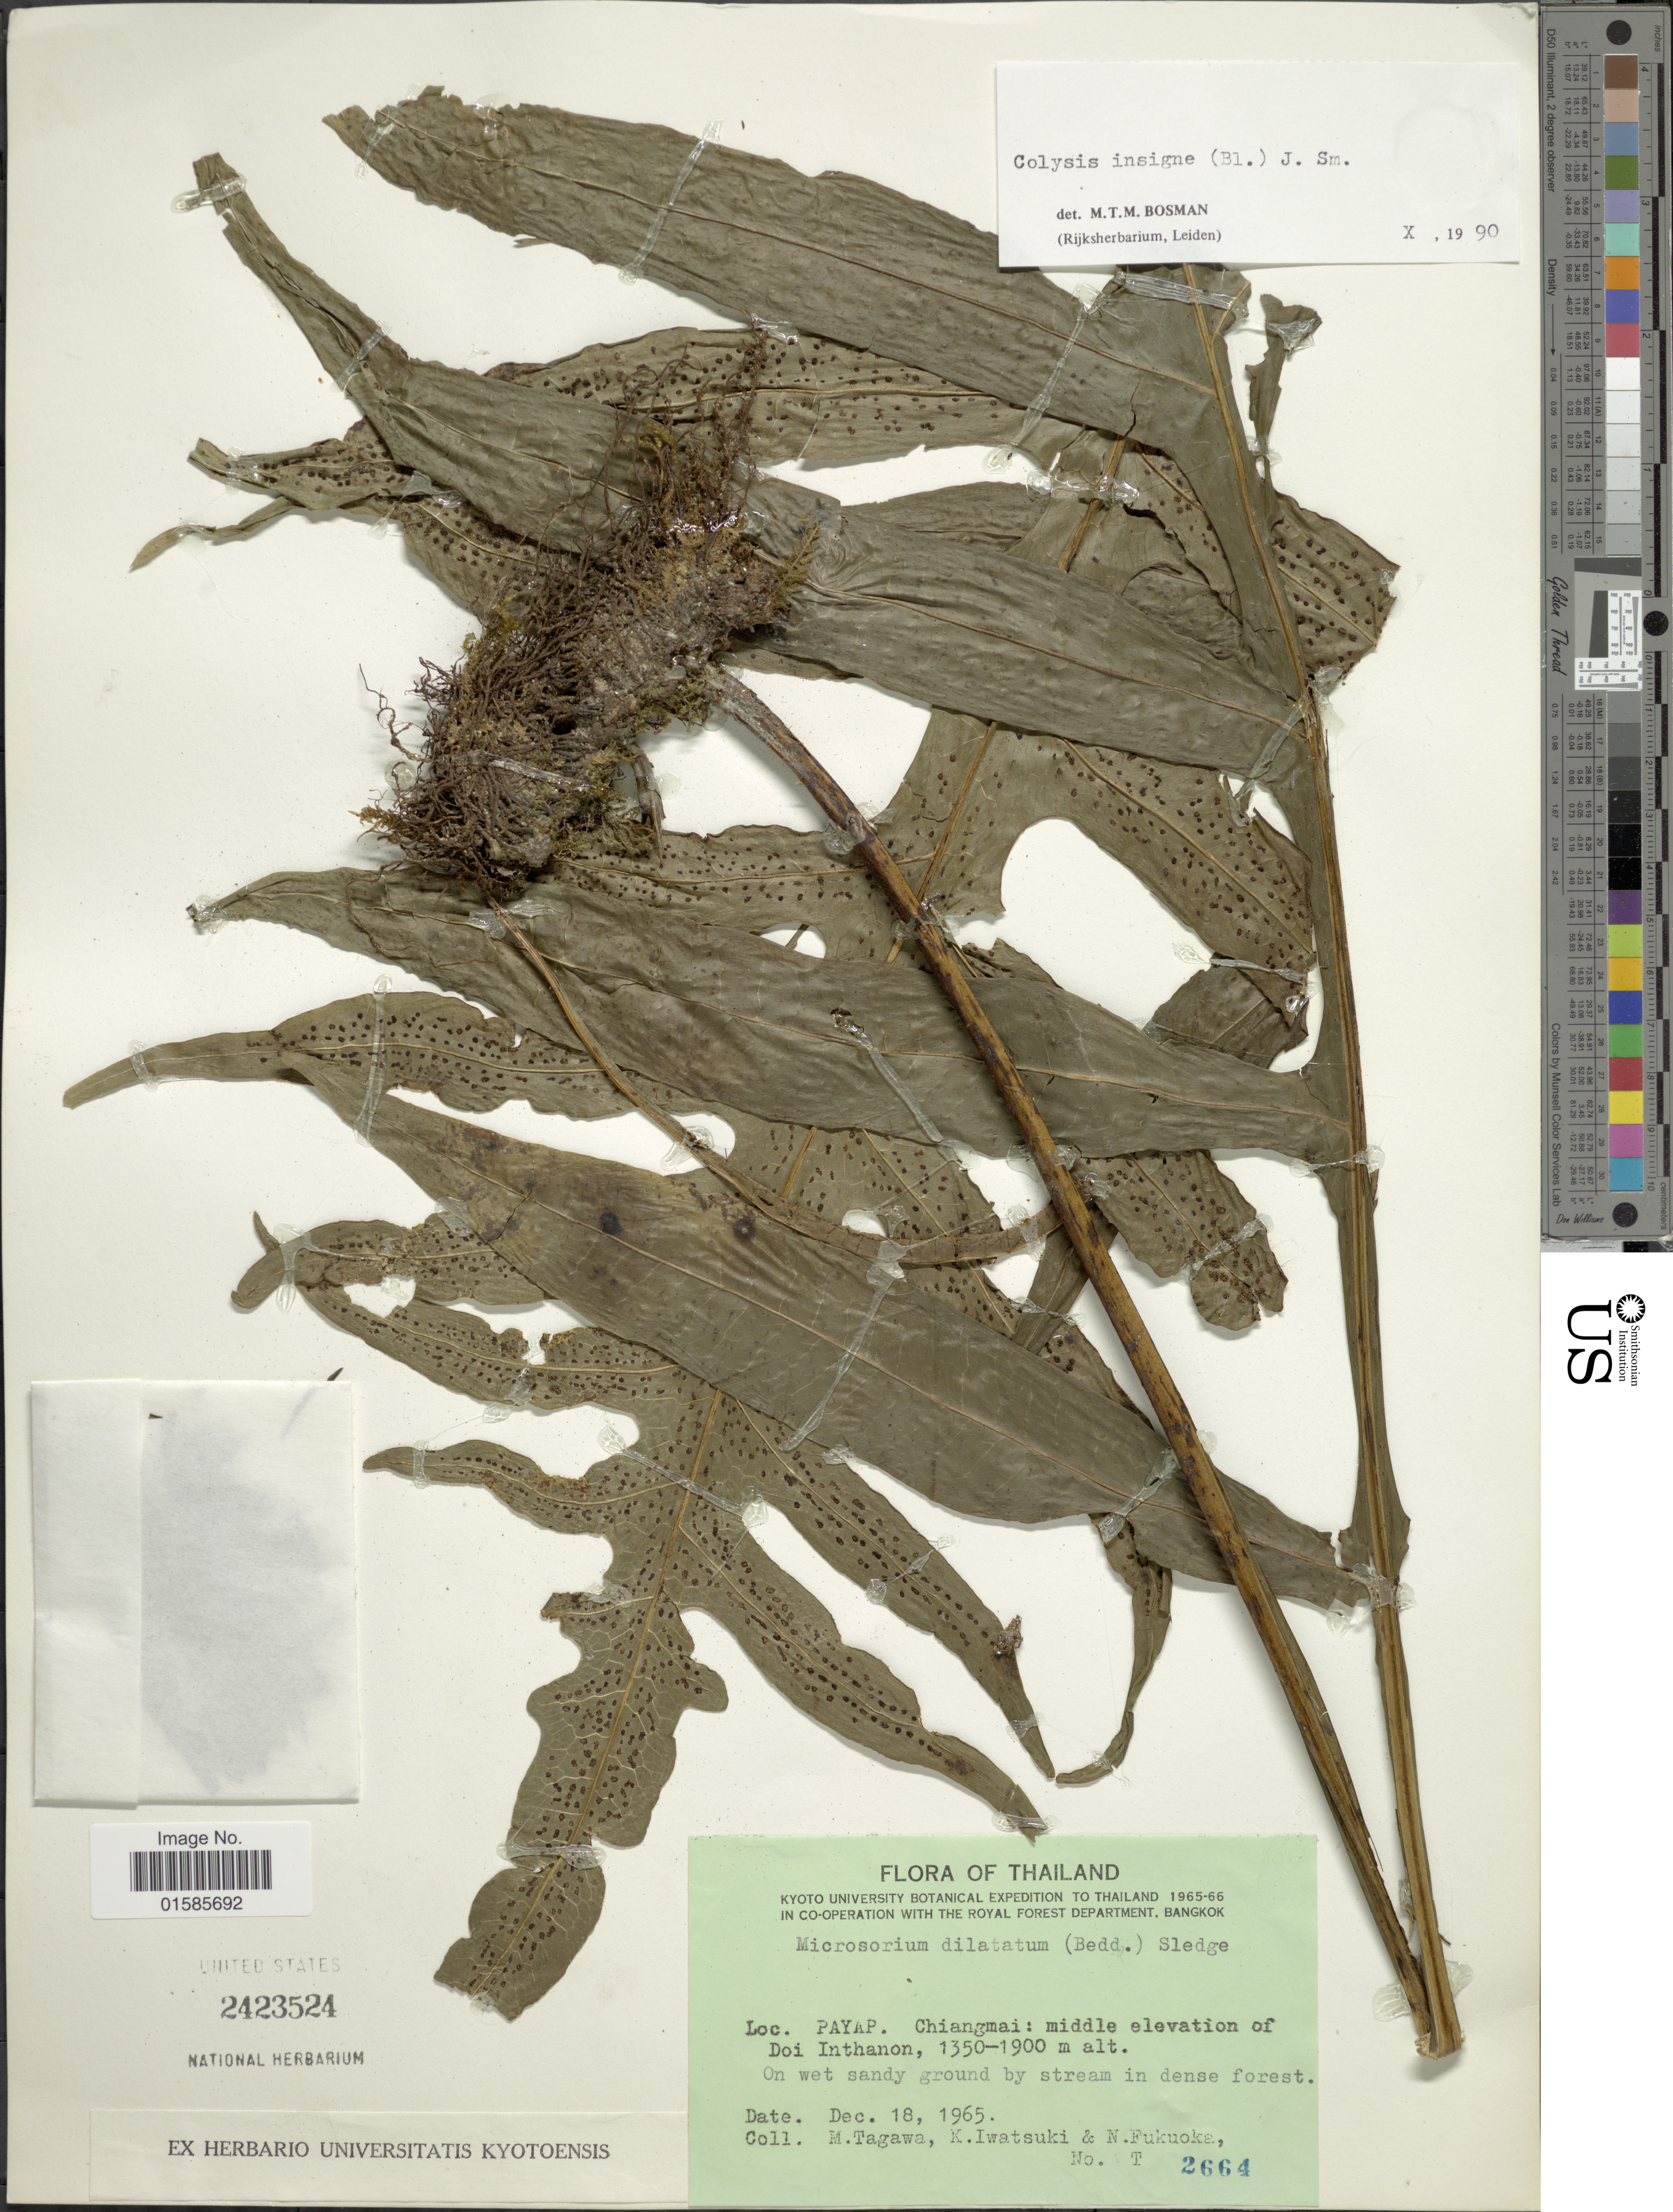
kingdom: Plantae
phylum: Tracheophyta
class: Polypodiopsida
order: Polypodiales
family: Polypodiaceae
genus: Microsorum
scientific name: Microsorum insigne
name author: (Blume) Copel.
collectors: M. Tagawa, K. Iwatsuki & N. Fukuoka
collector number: T 2664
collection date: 1965-12-18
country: Thailand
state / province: Chiang Mai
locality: Payap, Chiangmai: middle elevation of Doi Intanon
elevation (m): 1350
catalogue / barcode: US 2423524